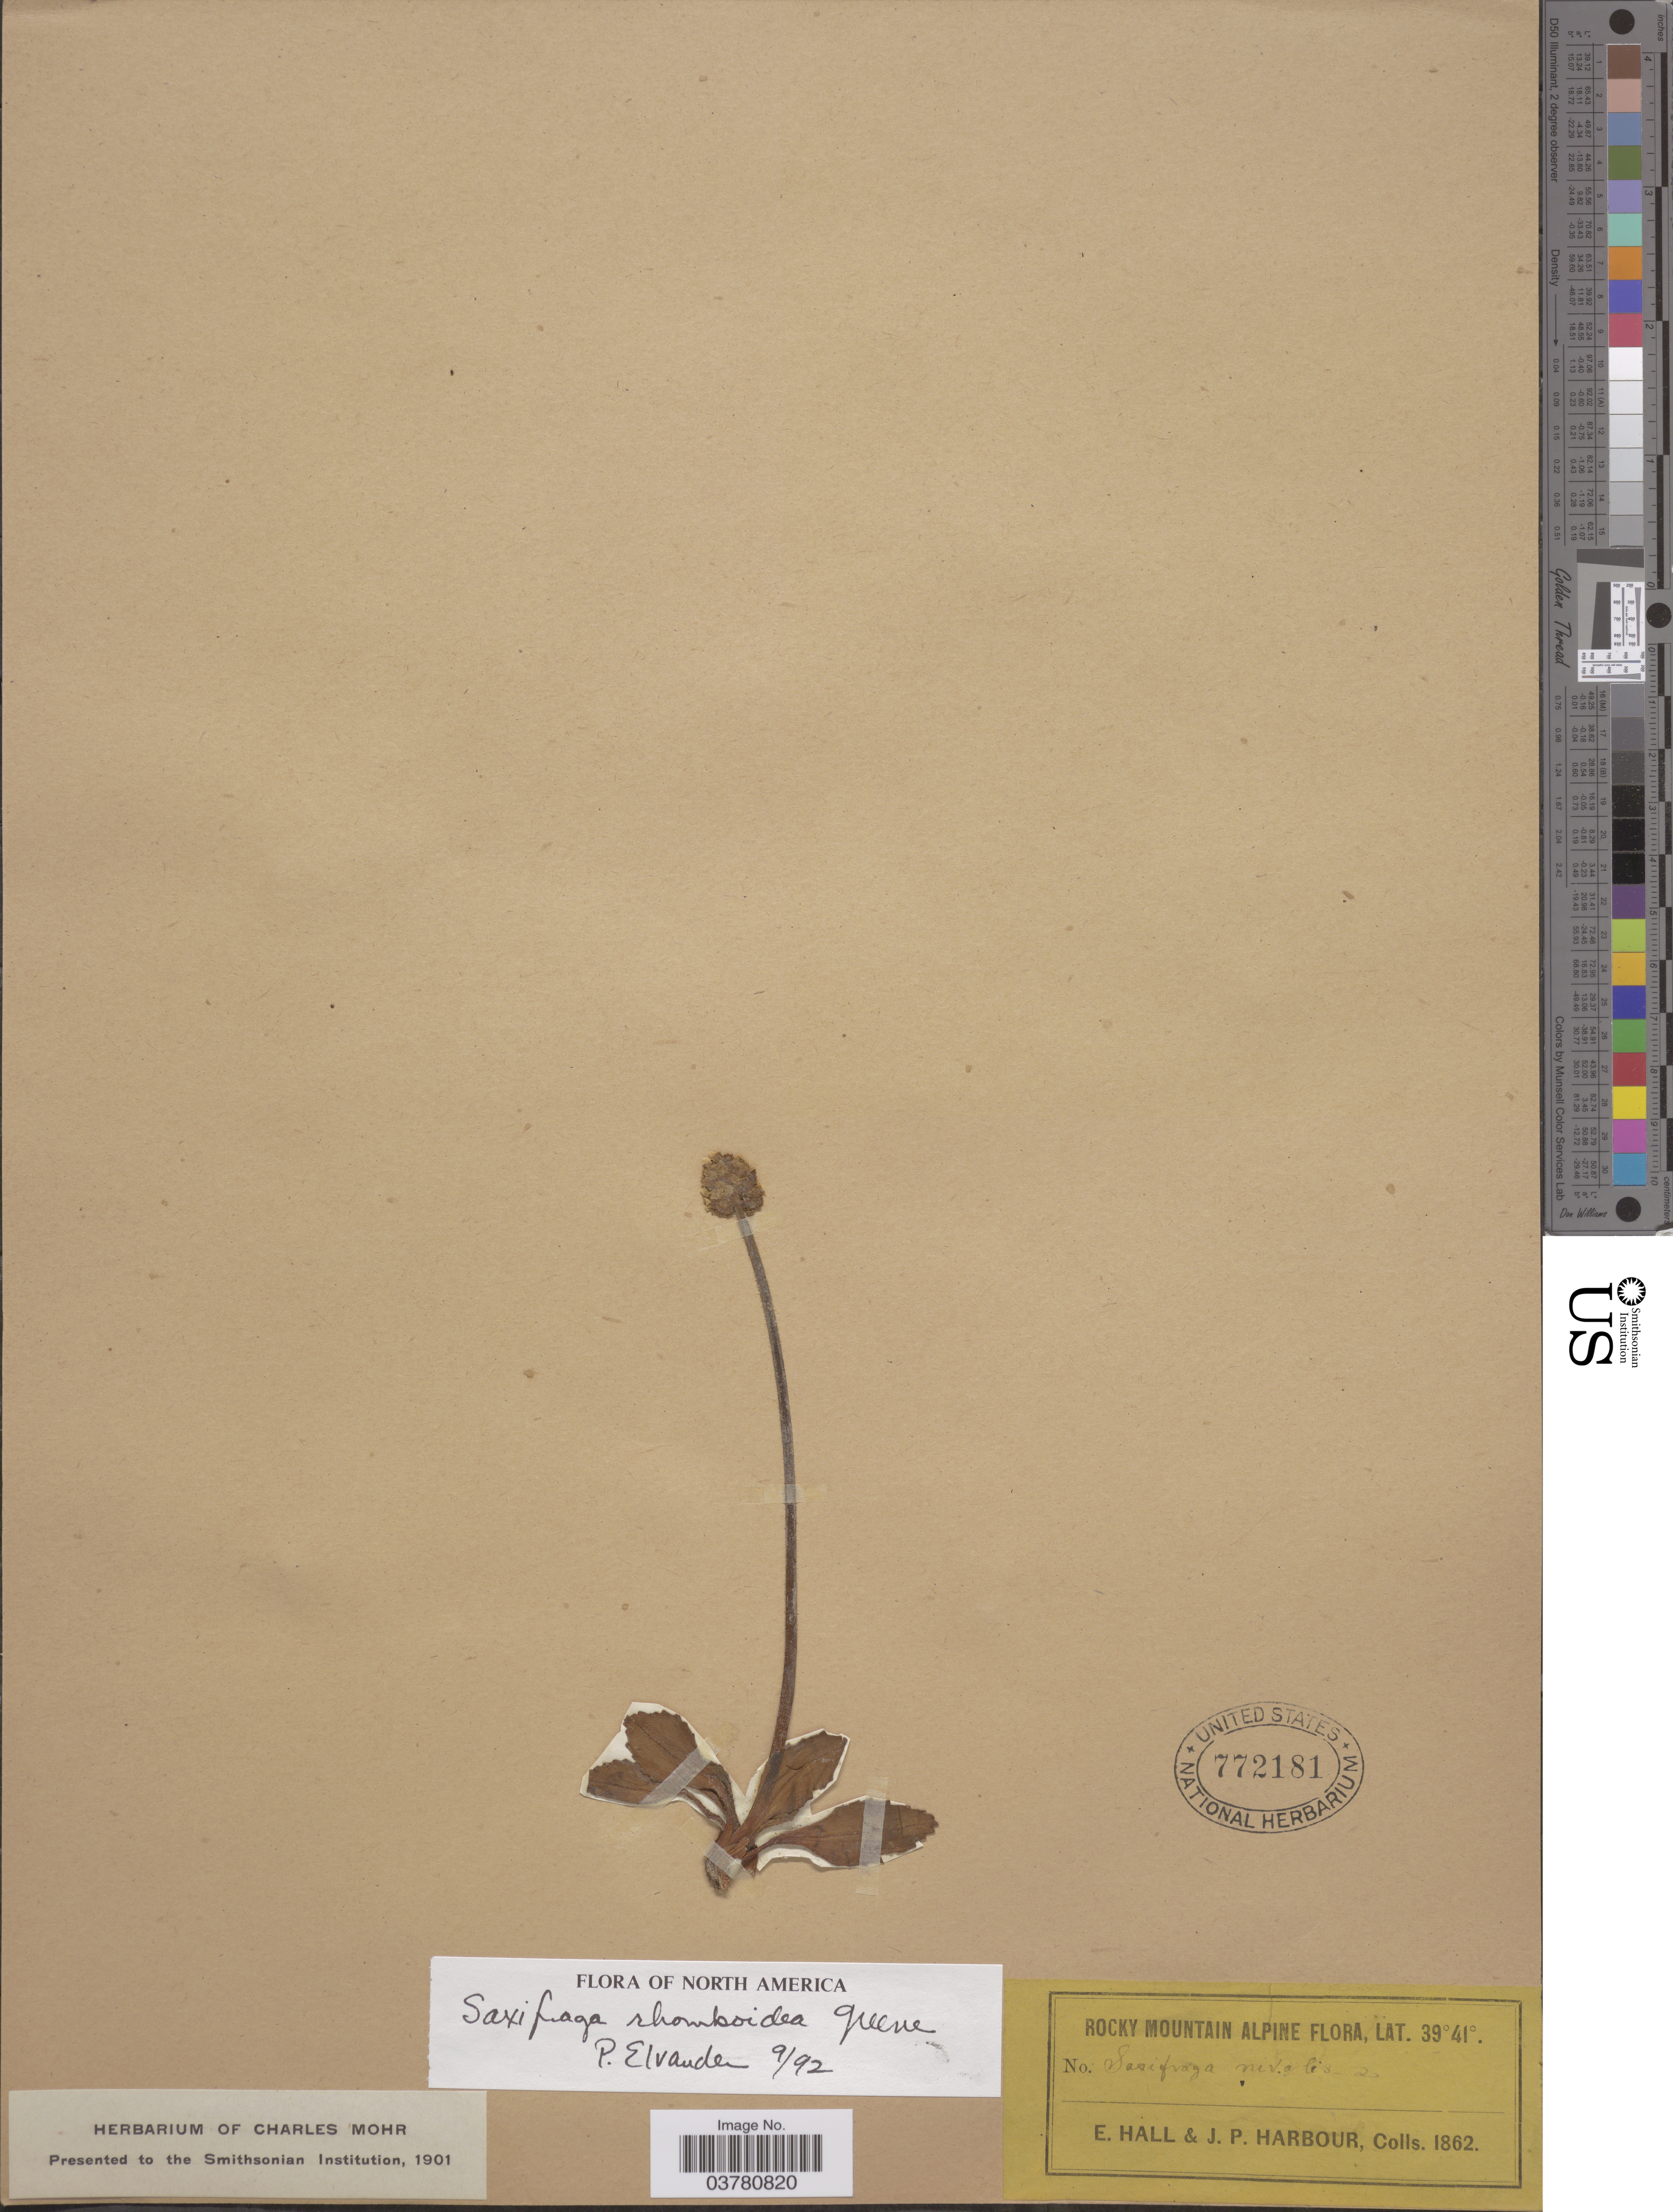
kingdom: Plantae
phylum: Tracheophyta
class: Magnoliopsida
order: Saxifragales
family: Saxifragaceae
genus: Micranthes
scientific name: Micranthes rhomboidea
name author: (Greene) Small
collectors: E. Hall & J. Harbour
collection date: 1862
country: United States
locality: Rocky Mountain Alpine.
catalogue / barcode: US 772181